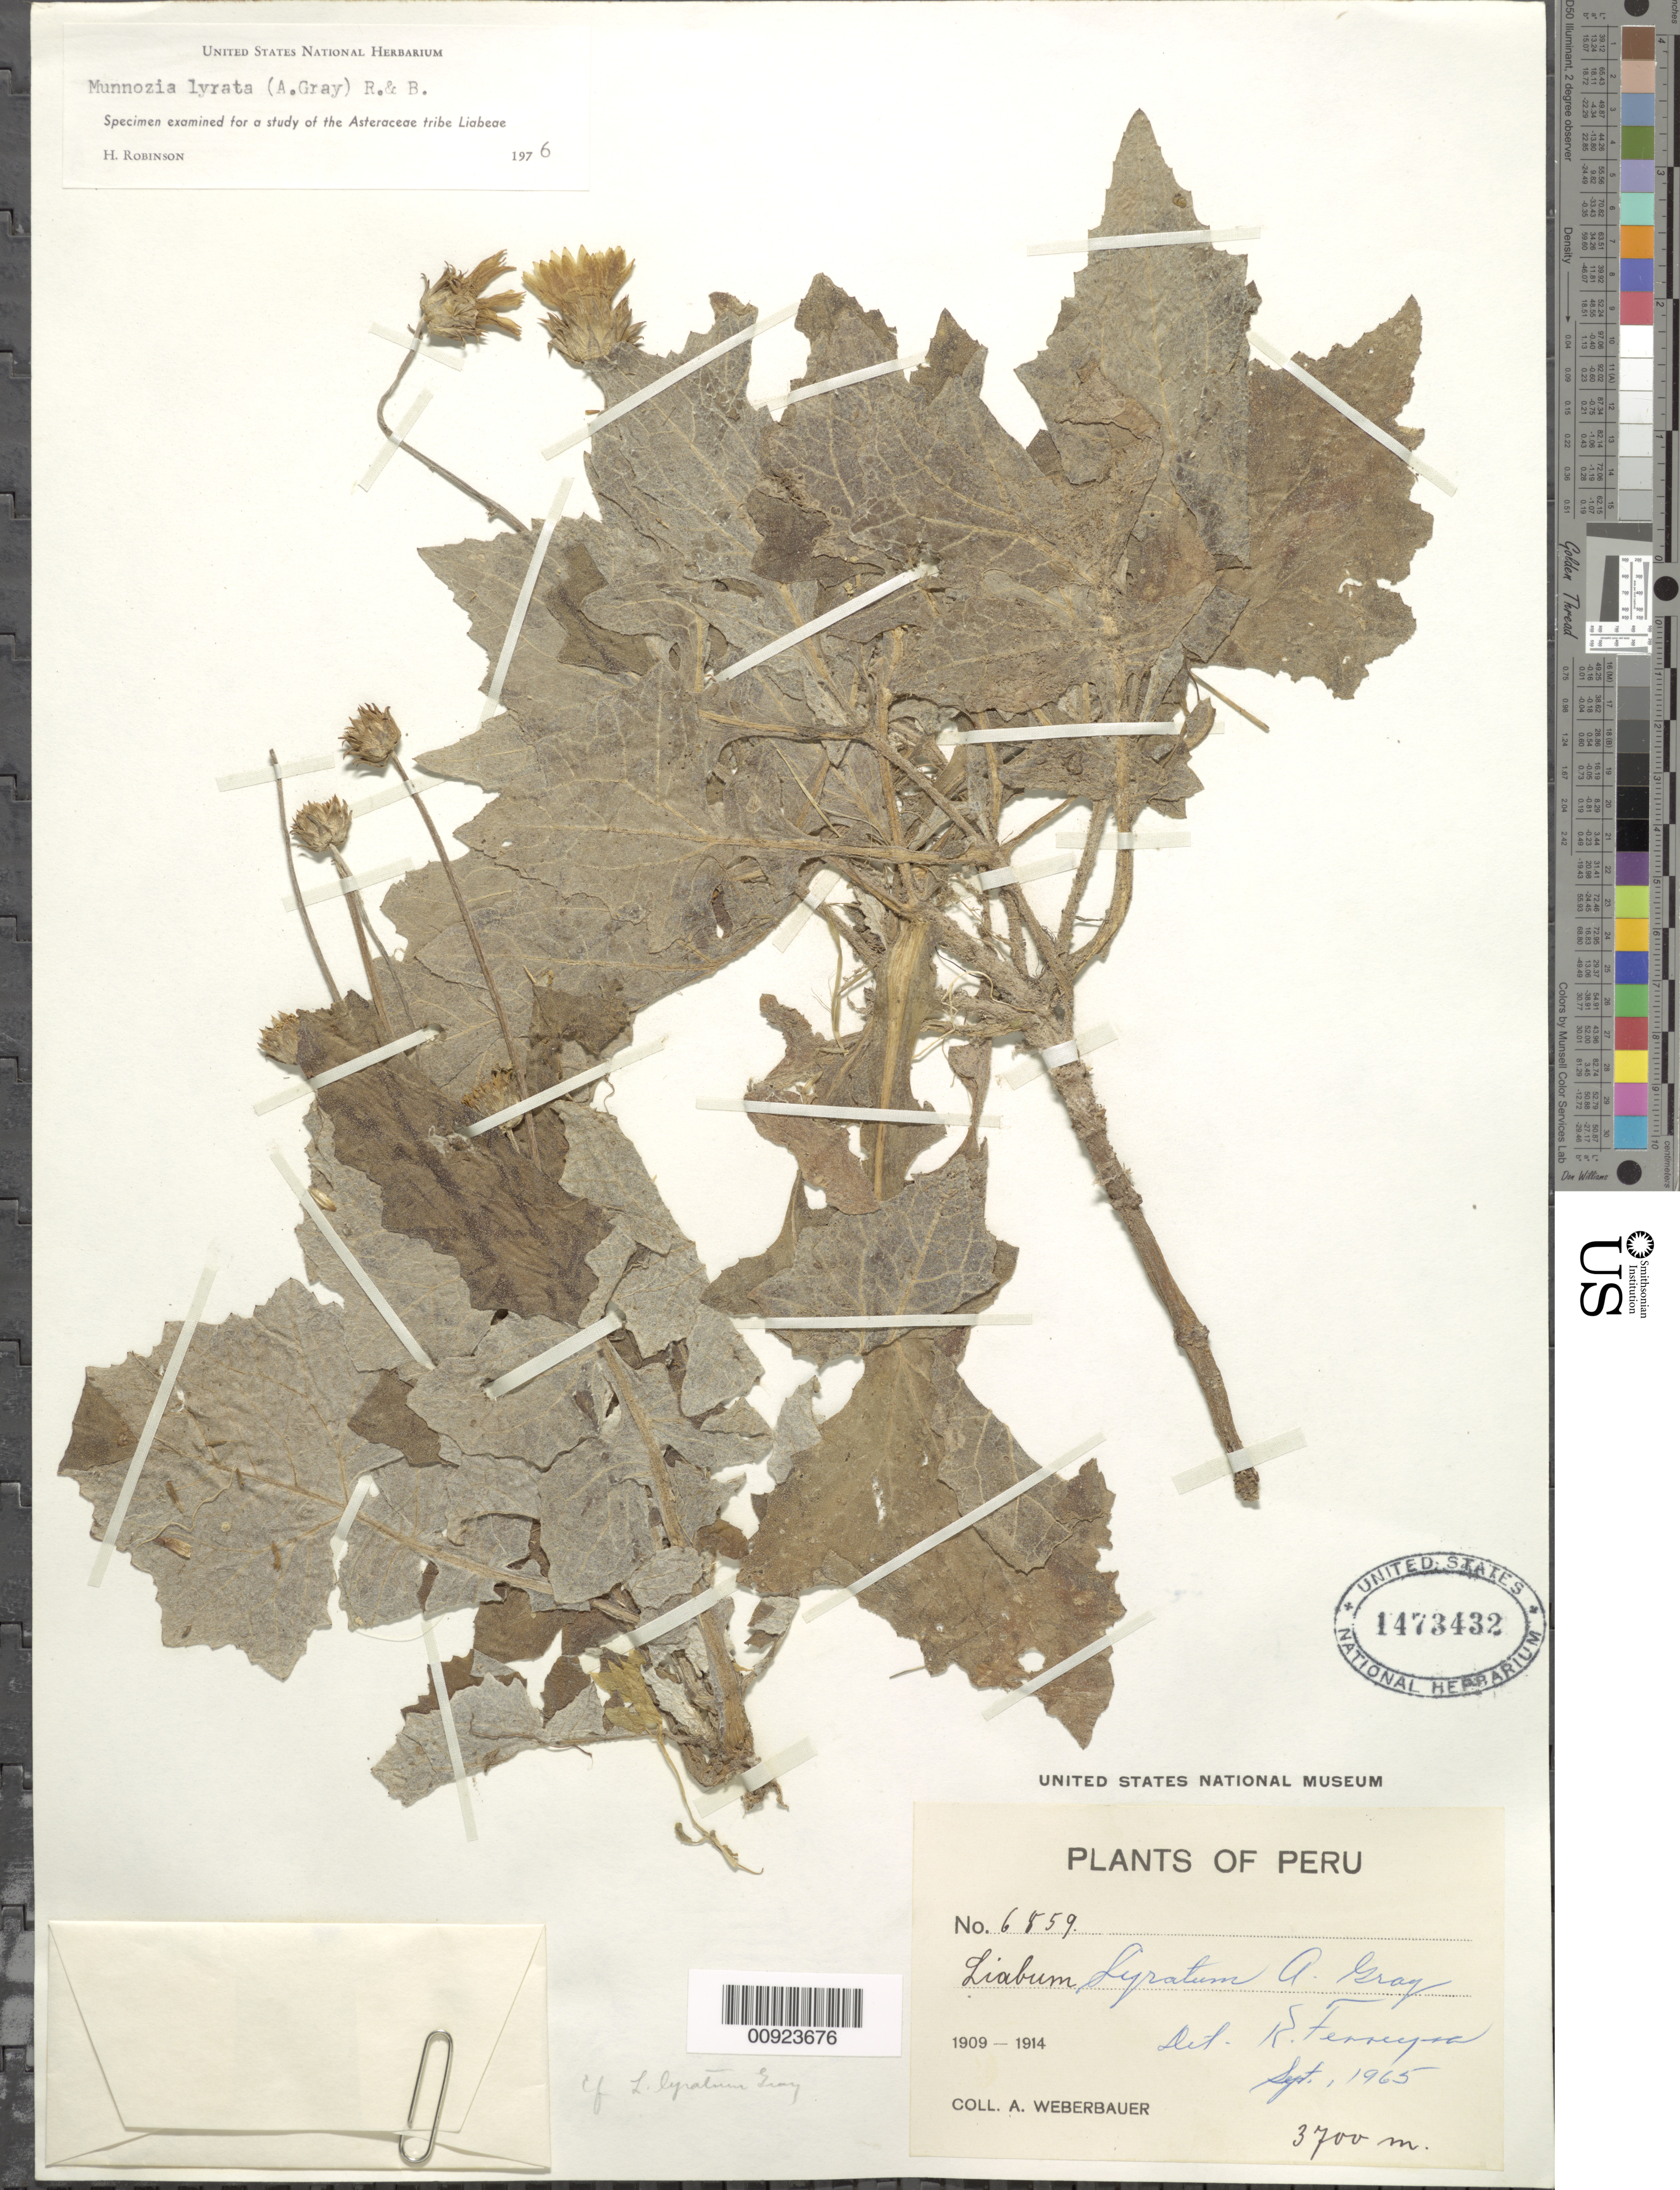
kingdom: Plantae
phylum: Tracheophyta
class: Magnoliopsida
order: Asterales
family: Asteraceae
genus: Munnozia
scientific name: Munnozia lyrata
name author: (A. Gray) H. Rob. & Brettell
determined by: Robinson, Harold E., (US)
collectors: A. Weberbauer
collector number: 6859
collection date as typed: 1909 to 1914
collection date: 1909/1914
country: Peru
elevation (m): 3700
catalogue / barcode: US 1473432